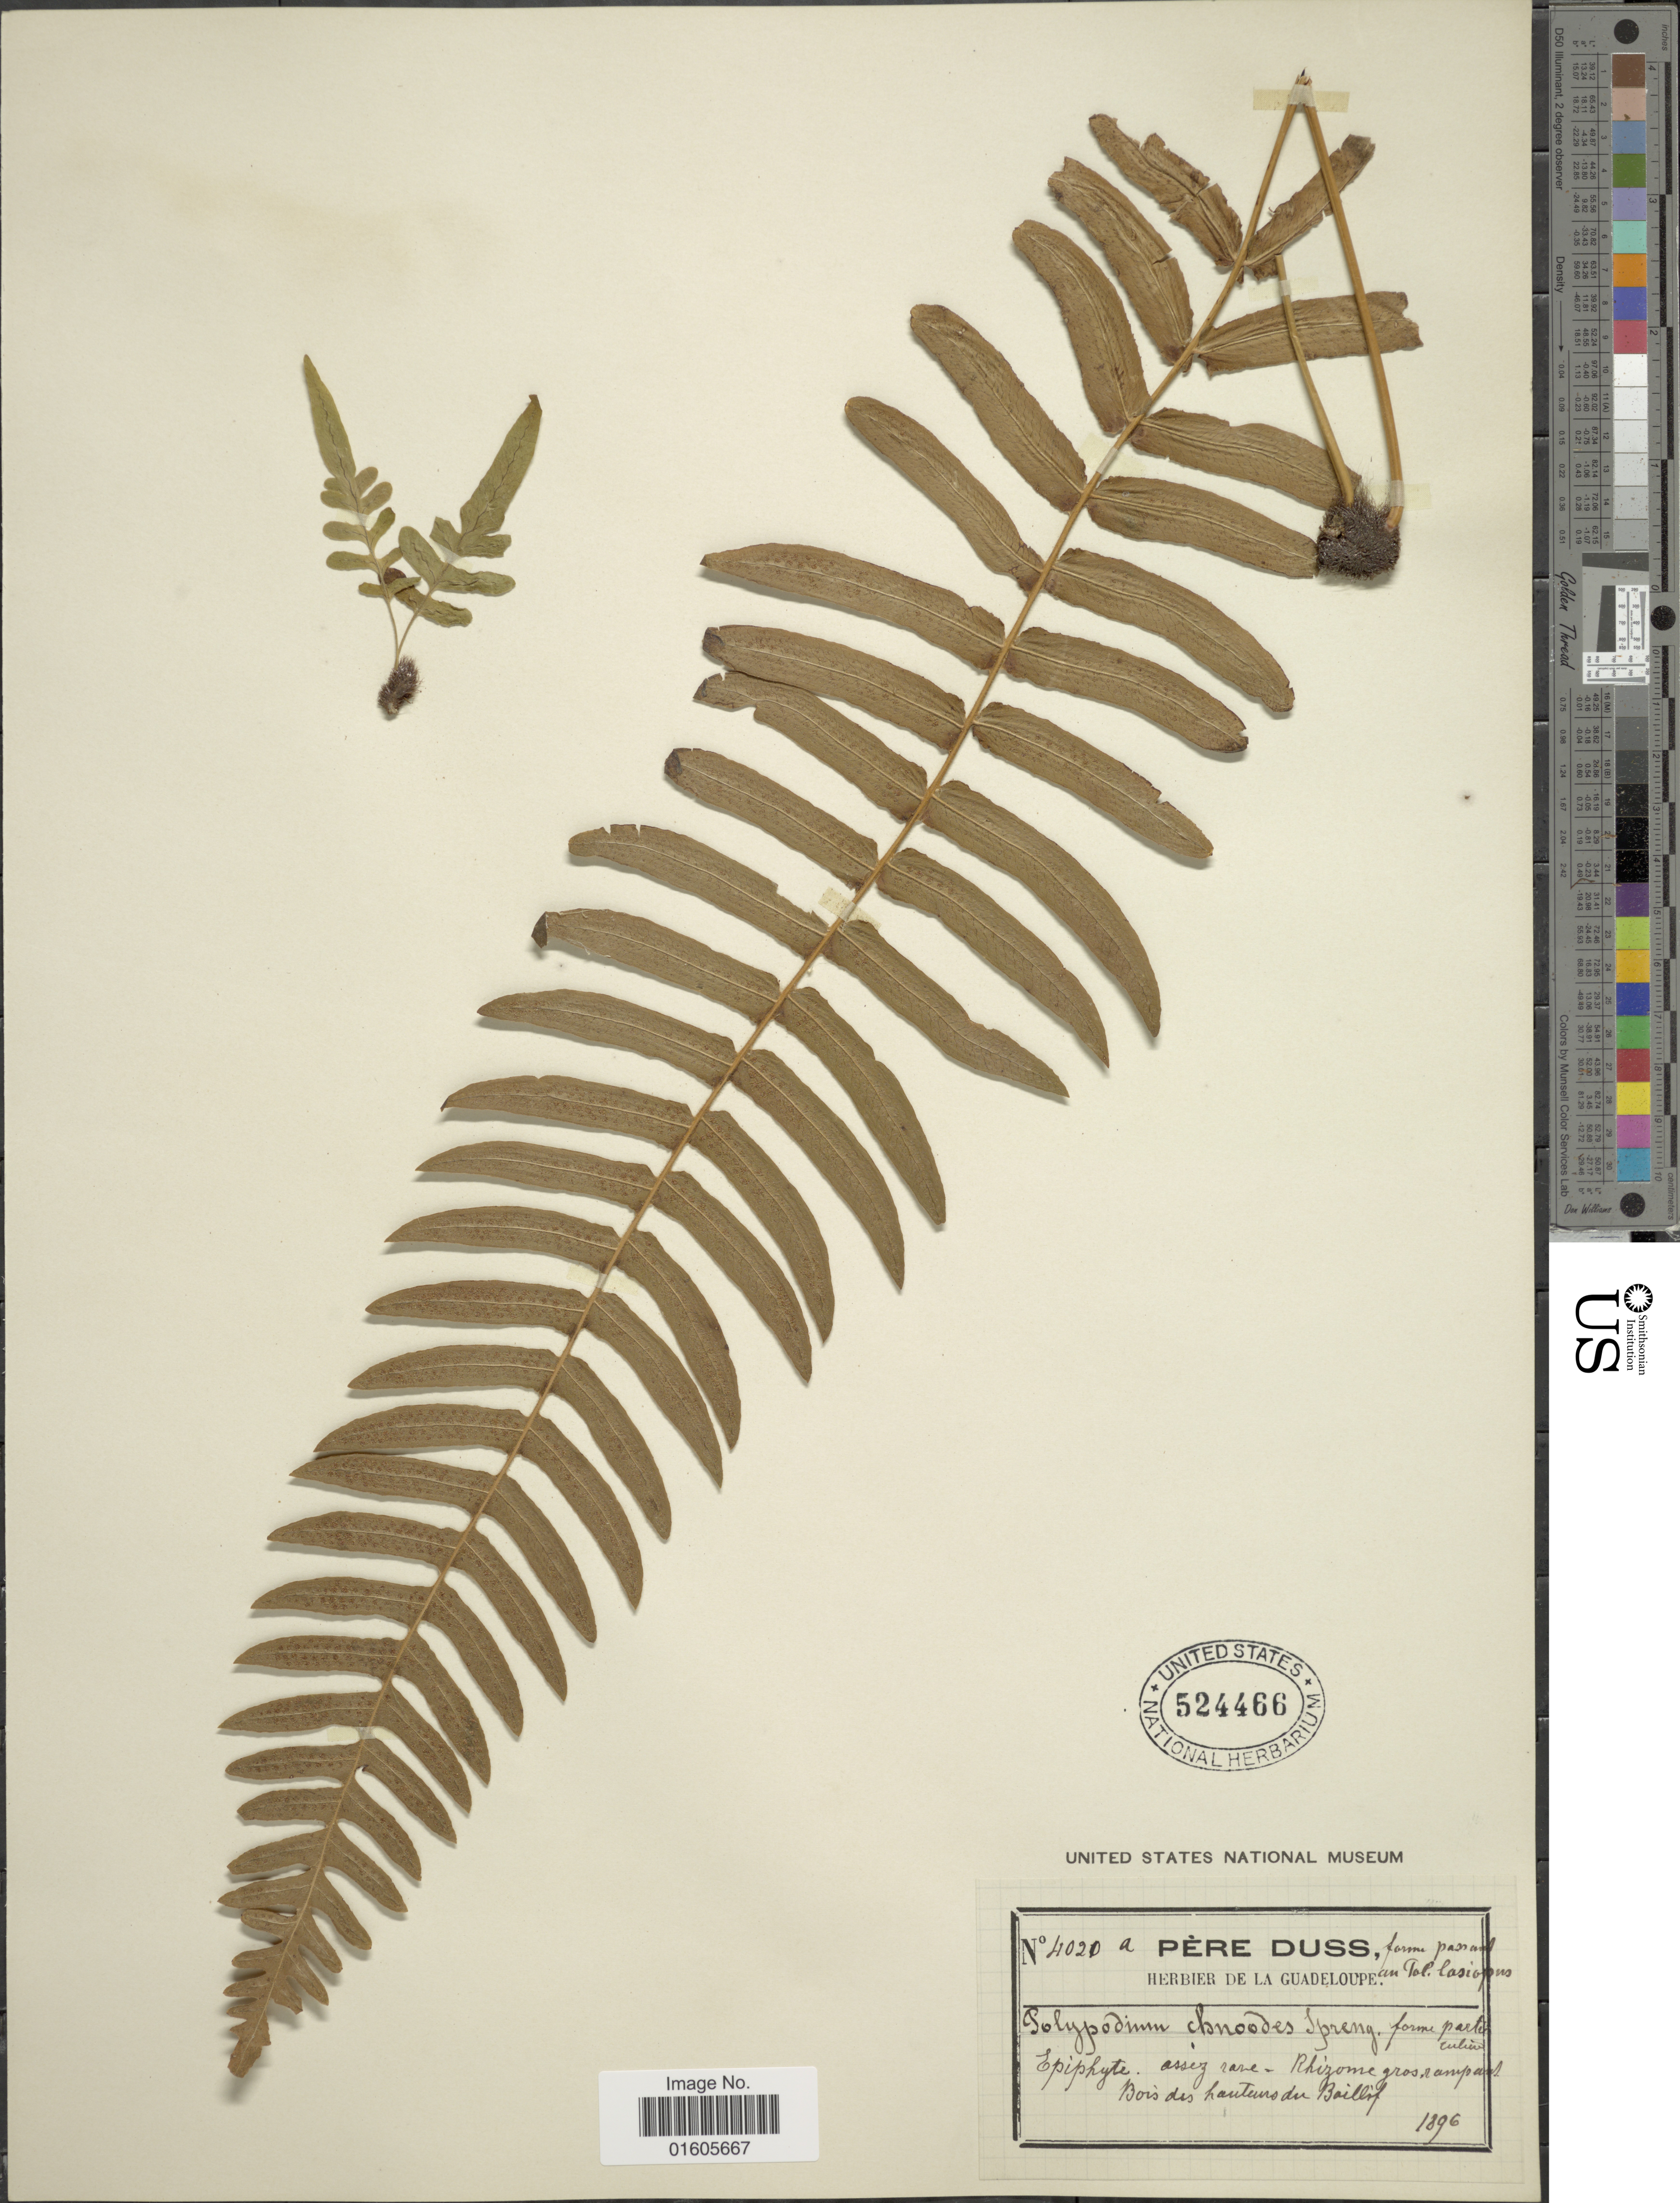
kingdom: Plantae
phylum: Tracheophyta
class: Polypodiopsida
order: Polypodiales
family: Polypodiaceae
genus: Serpocaulon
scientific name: Serpocaulon dissimile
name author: (L.) A.R. Sm.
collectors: Père Duss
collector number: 4020a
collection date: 1896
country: Guadeloupe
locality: Bois des hauteurs du Baillif.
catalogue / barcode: US 524466